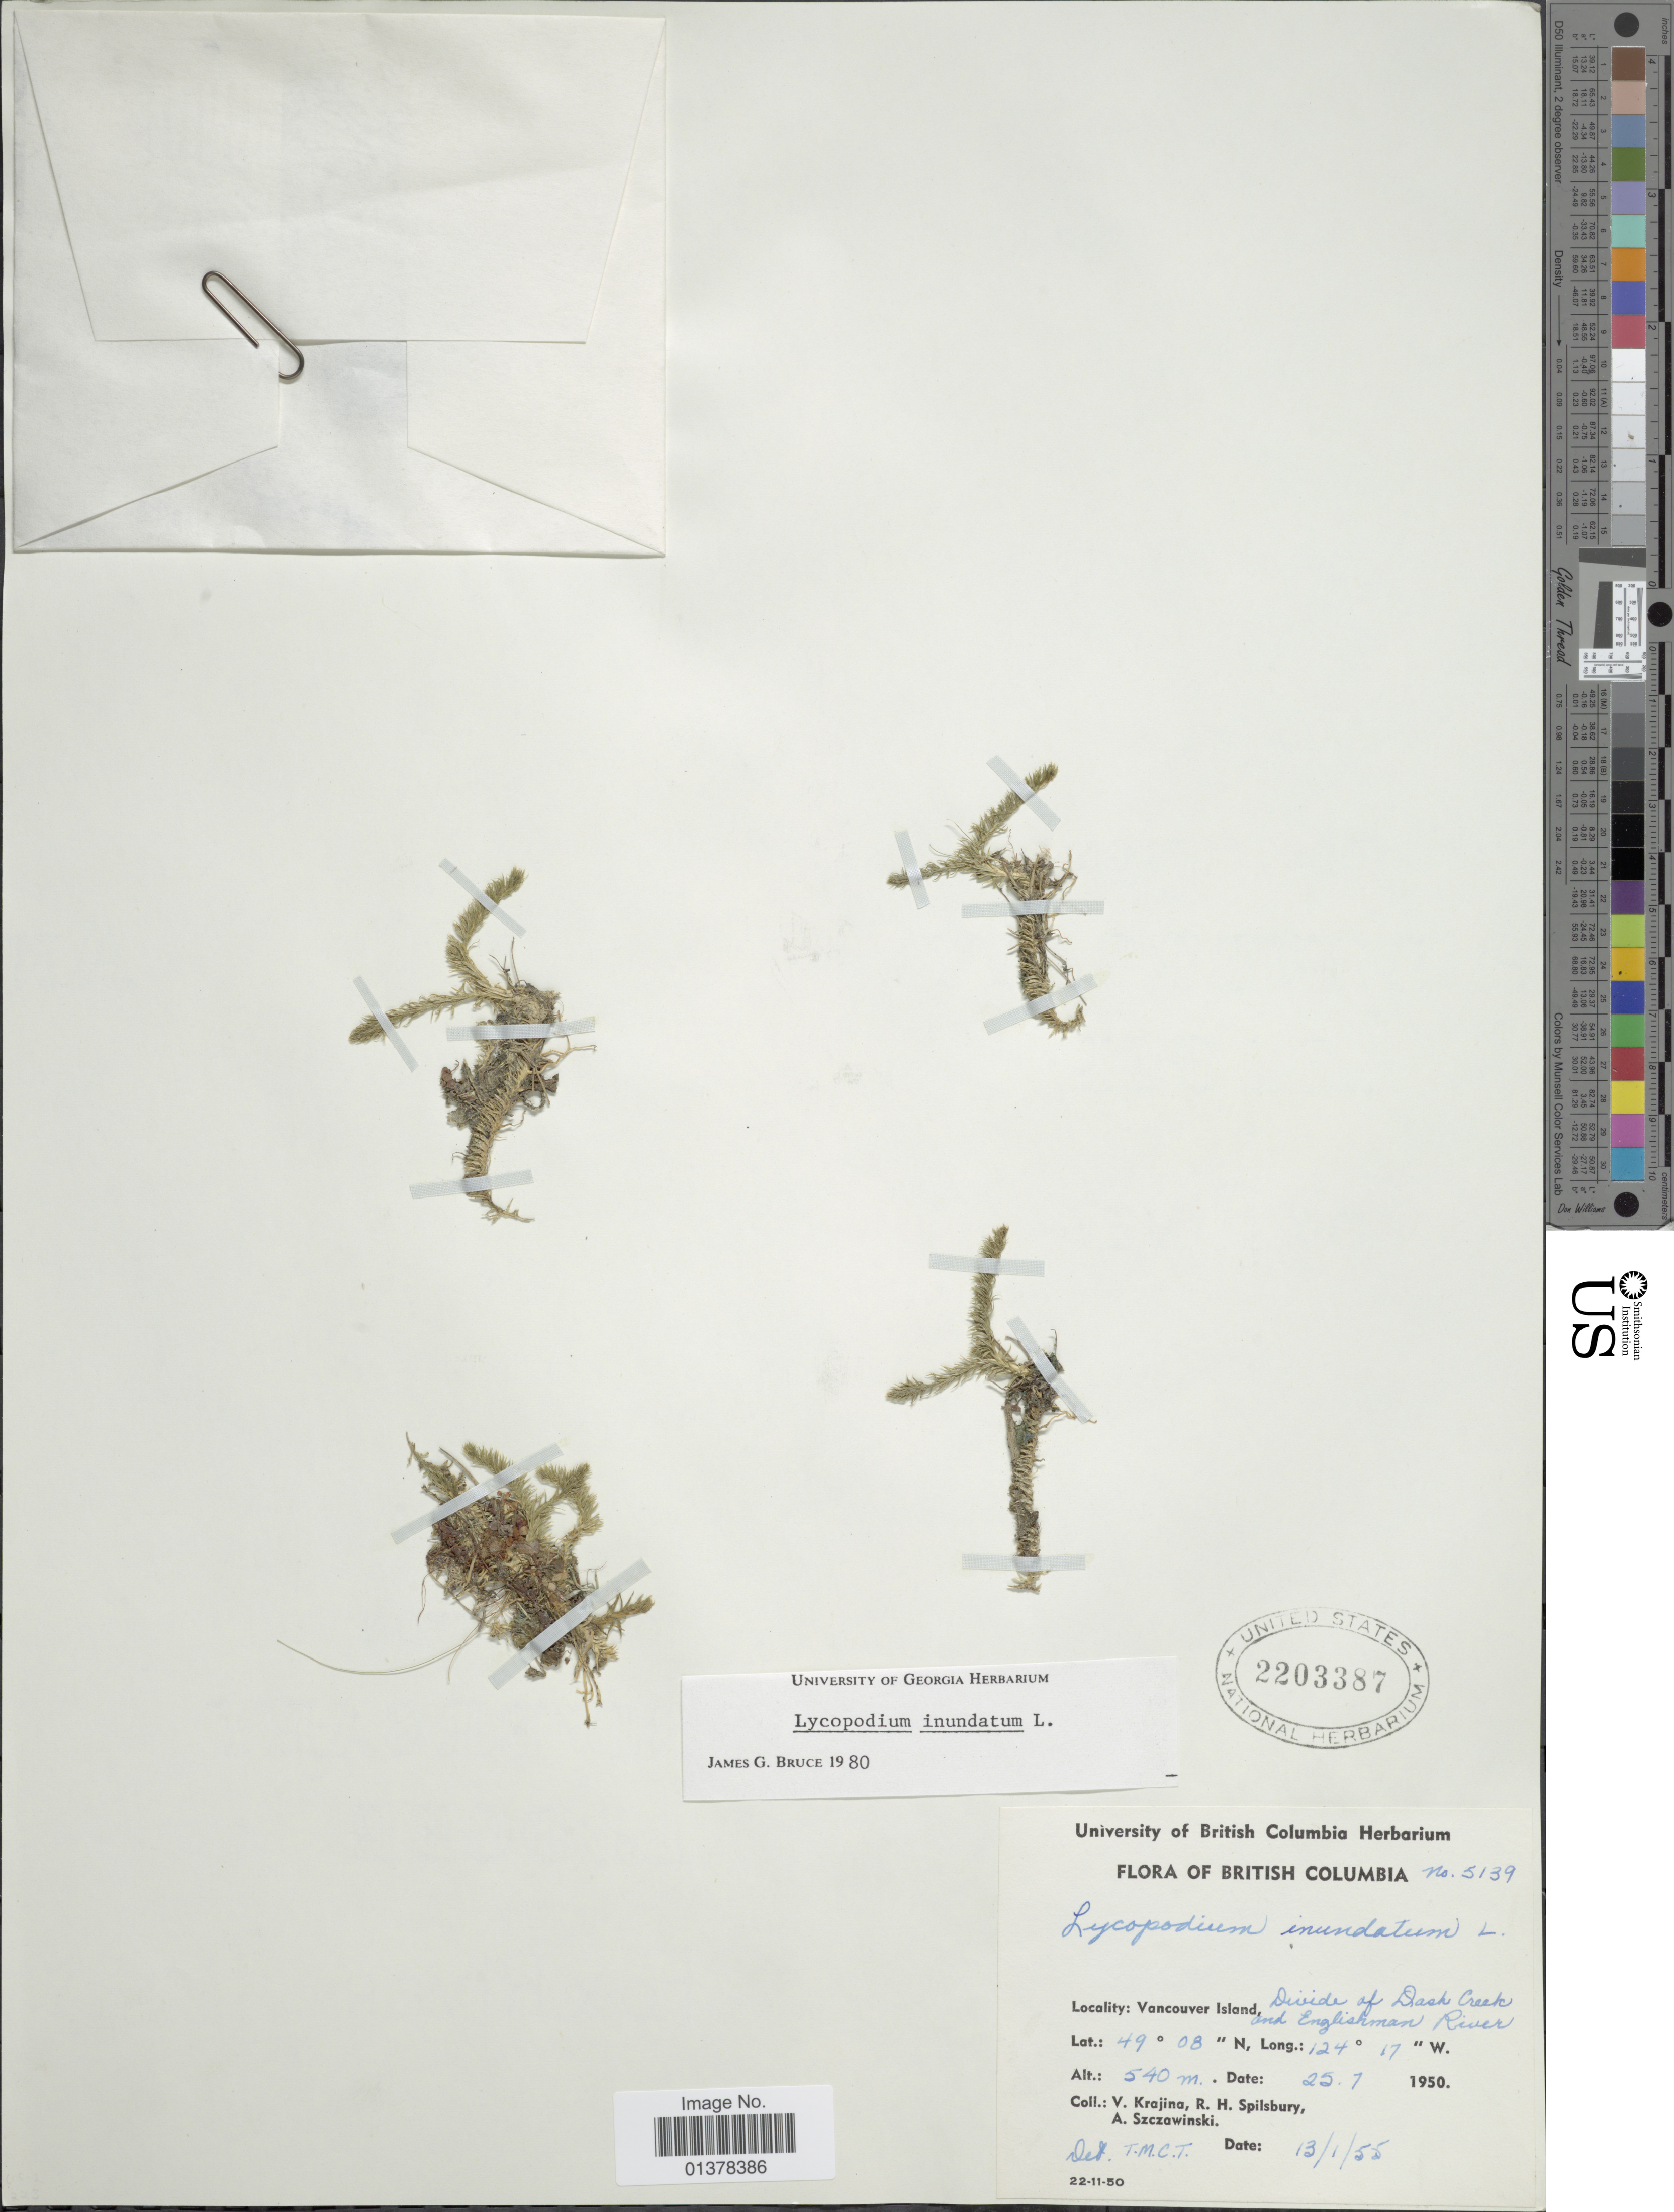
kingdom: Plantae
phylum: Tracheophyta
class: Lycopodiopsida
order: Lycopodiales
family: Lycopodiaceae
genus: Lycopodiella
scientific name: Lycopodiella inundata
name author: (L.) Holub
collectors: V. Krajina, R. Spilsbury & A. Szczawinski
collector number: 5139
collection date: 1950-07-25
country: Canada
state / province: British Columbia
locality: Vancouver Island, Divide of Dash Creek and Englishman River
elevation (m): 540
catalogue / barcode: US 2203387